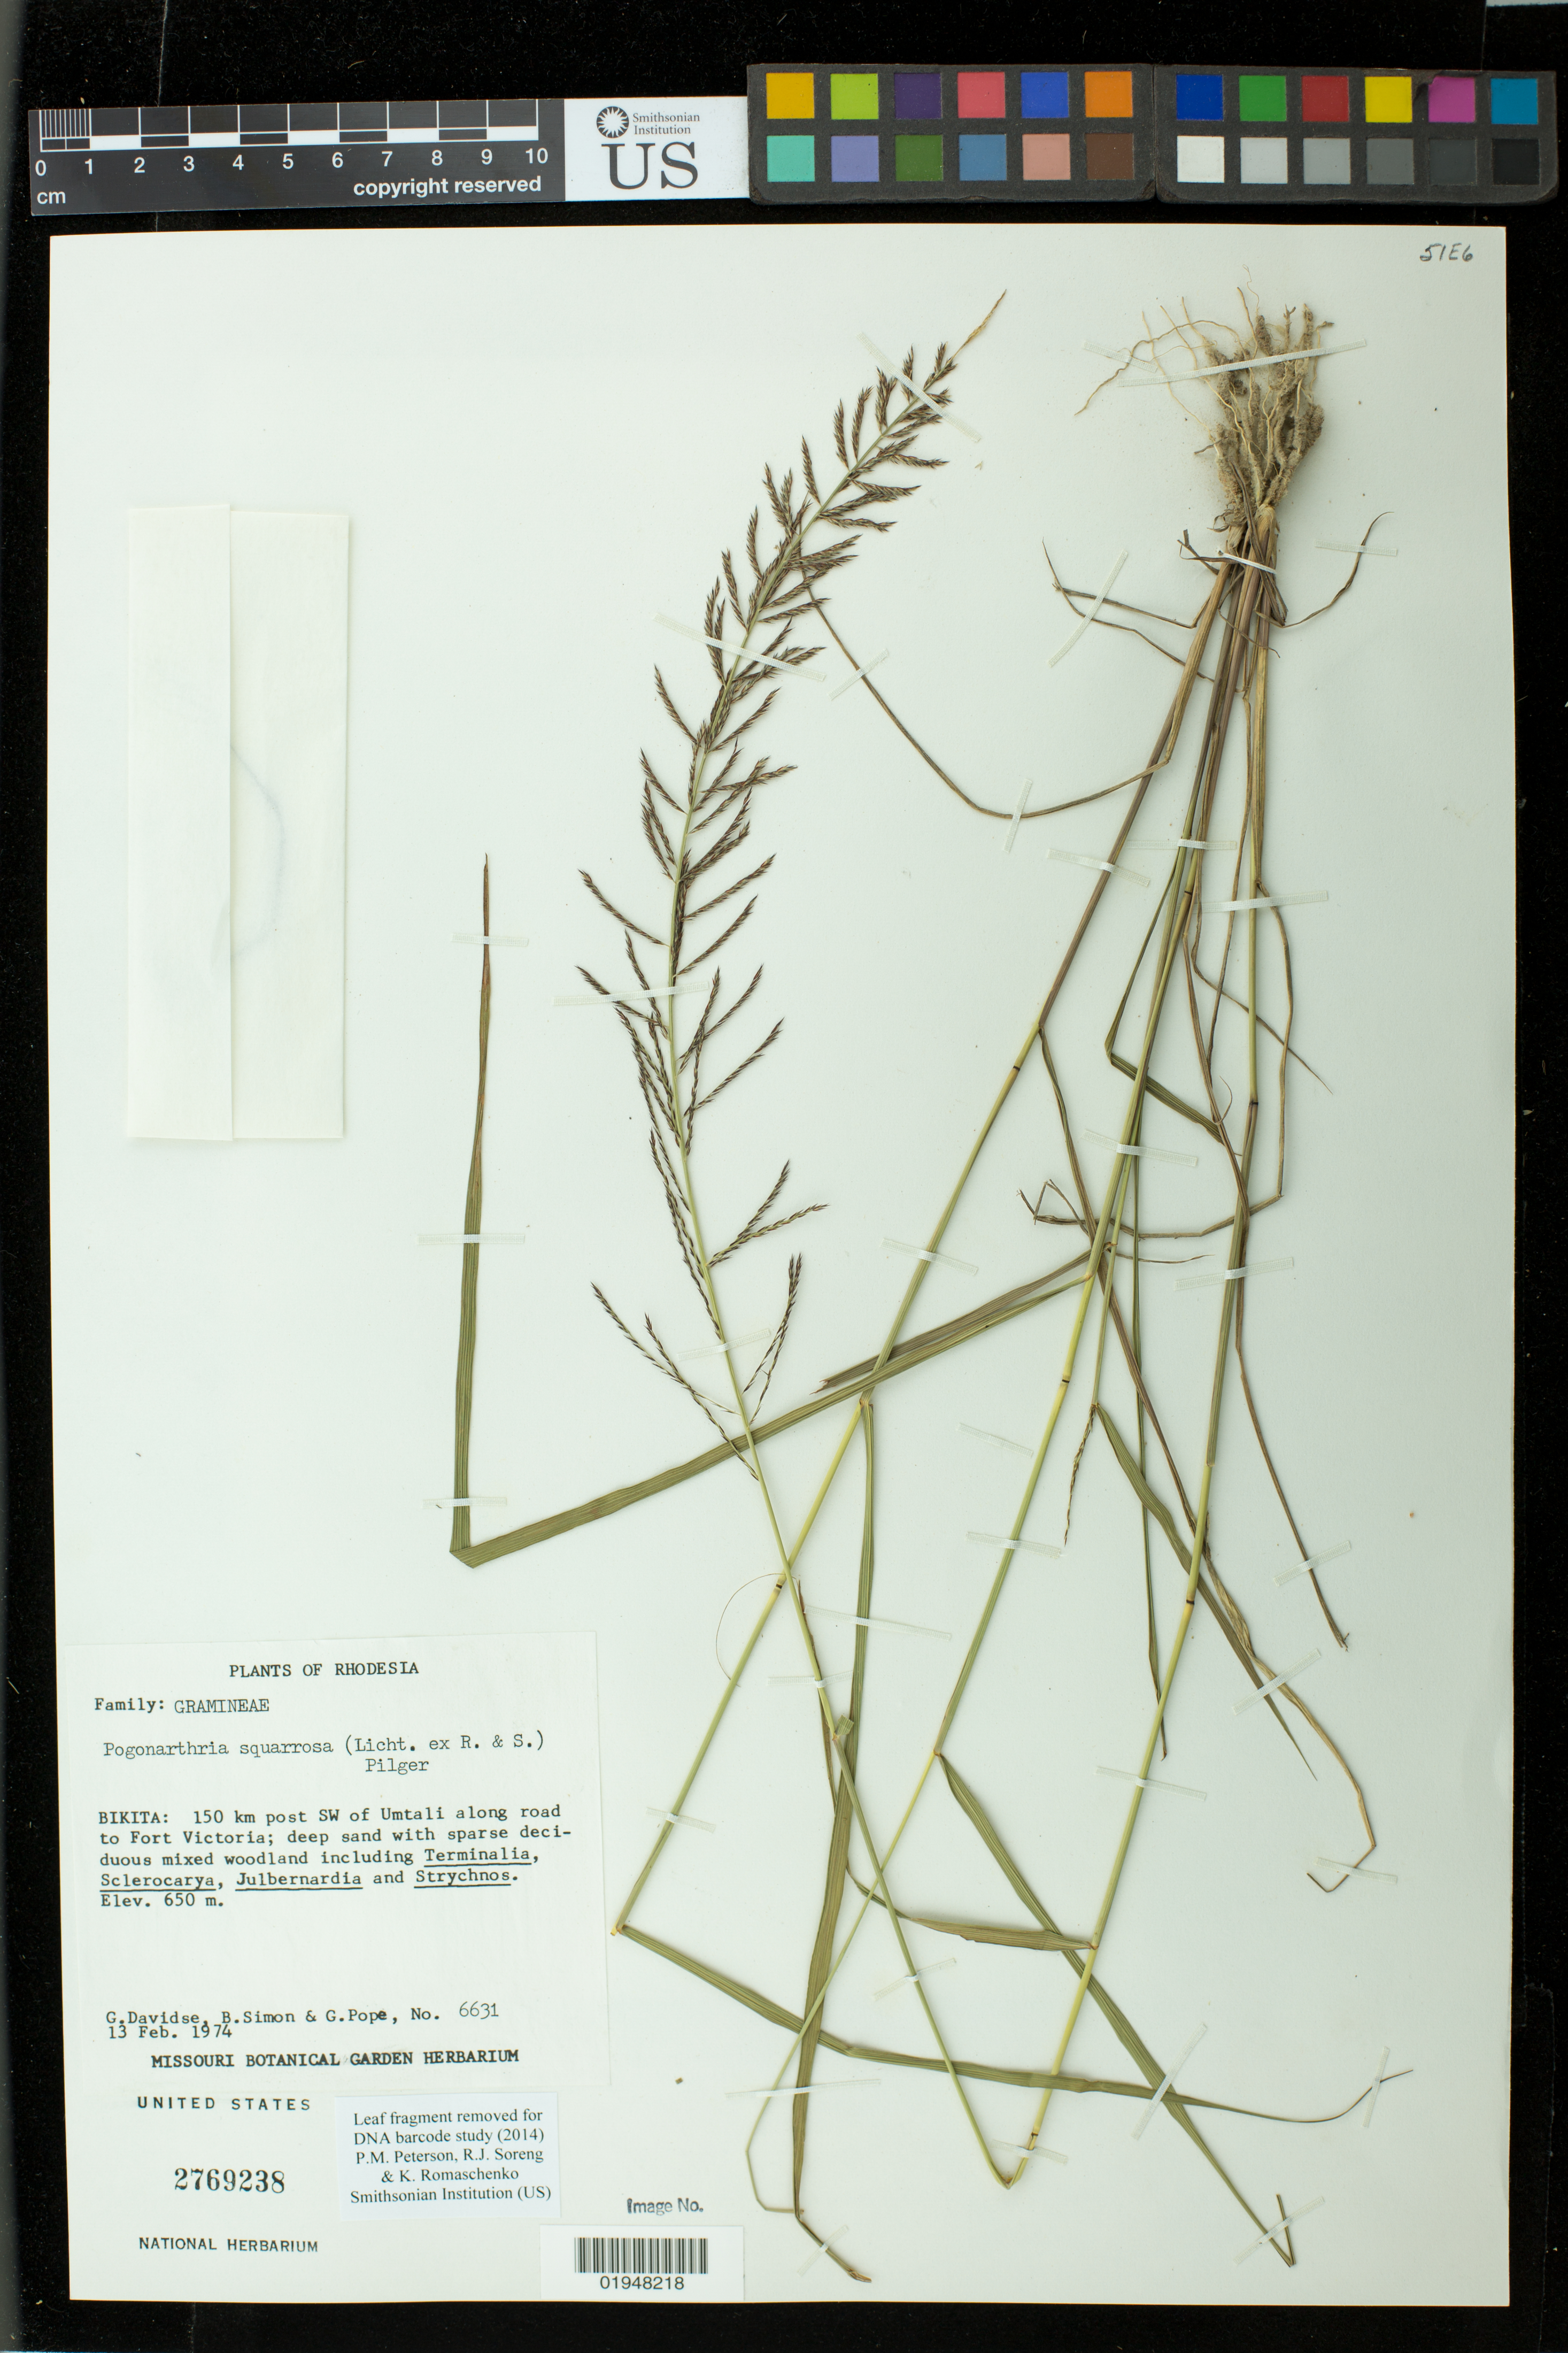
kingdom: Plantae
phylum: Tracheophyta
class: Liliopsida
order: Poales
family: Poaceae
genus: Pogonarthria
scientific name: Pogonarthria squarrosa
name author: (Roem. & Schult.) Pilg.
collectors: G. Davidse, B. Simon & G. Pope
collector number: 6631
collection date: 1974-02-13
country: Zimbabwe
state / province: Masvingo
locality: Bikita: 150 km post SW of Umtali along road to Fort Victoria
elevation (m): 650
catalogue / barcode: US 2769238